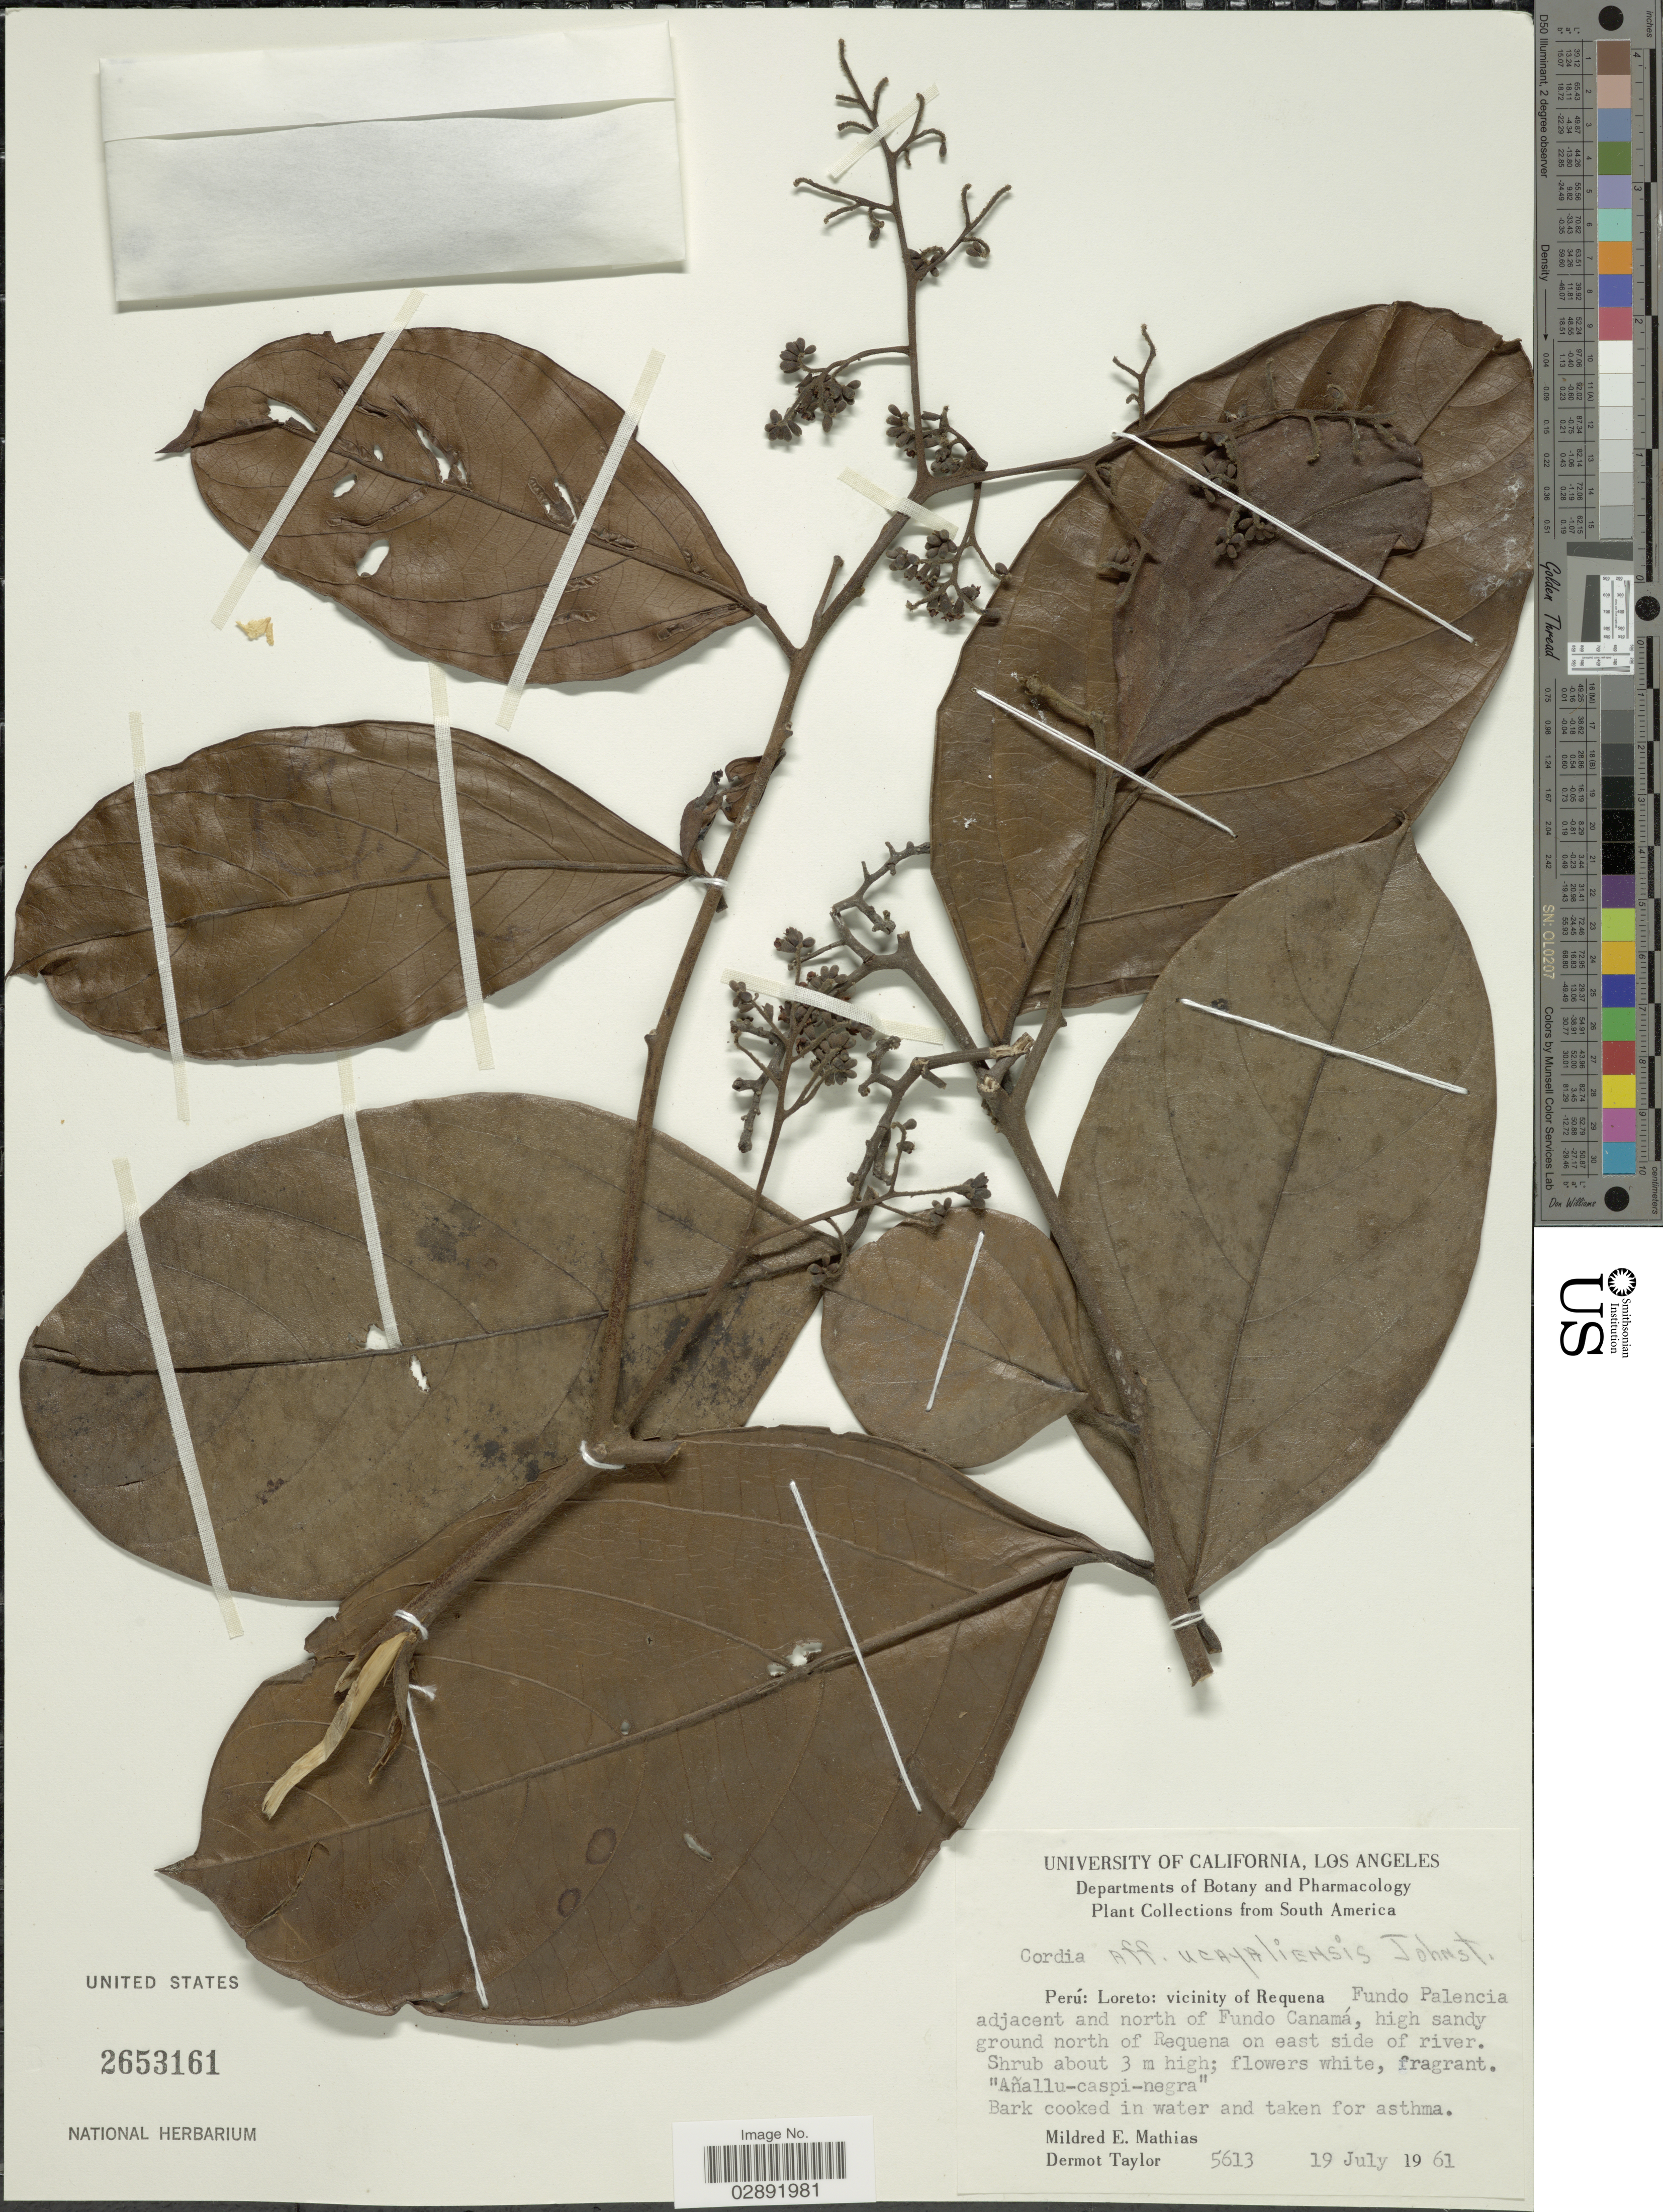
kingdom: Plantae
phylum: Tracheophyta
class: Magnoliopsida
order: Boraginales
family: Cordiaceae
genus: Cordia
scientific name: Cordia ucayaliensis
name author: I.M. Johnst.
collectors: M. E. Mathias & D. Taylor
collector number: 5613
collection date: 1961-07-19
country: Peru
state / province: Loreto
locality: Vicinity of Requena. Fundo Palencia adjacent and north of Fundo Canamá. high sandy ground north of Requena on east side of river.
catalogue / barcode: US 2653161